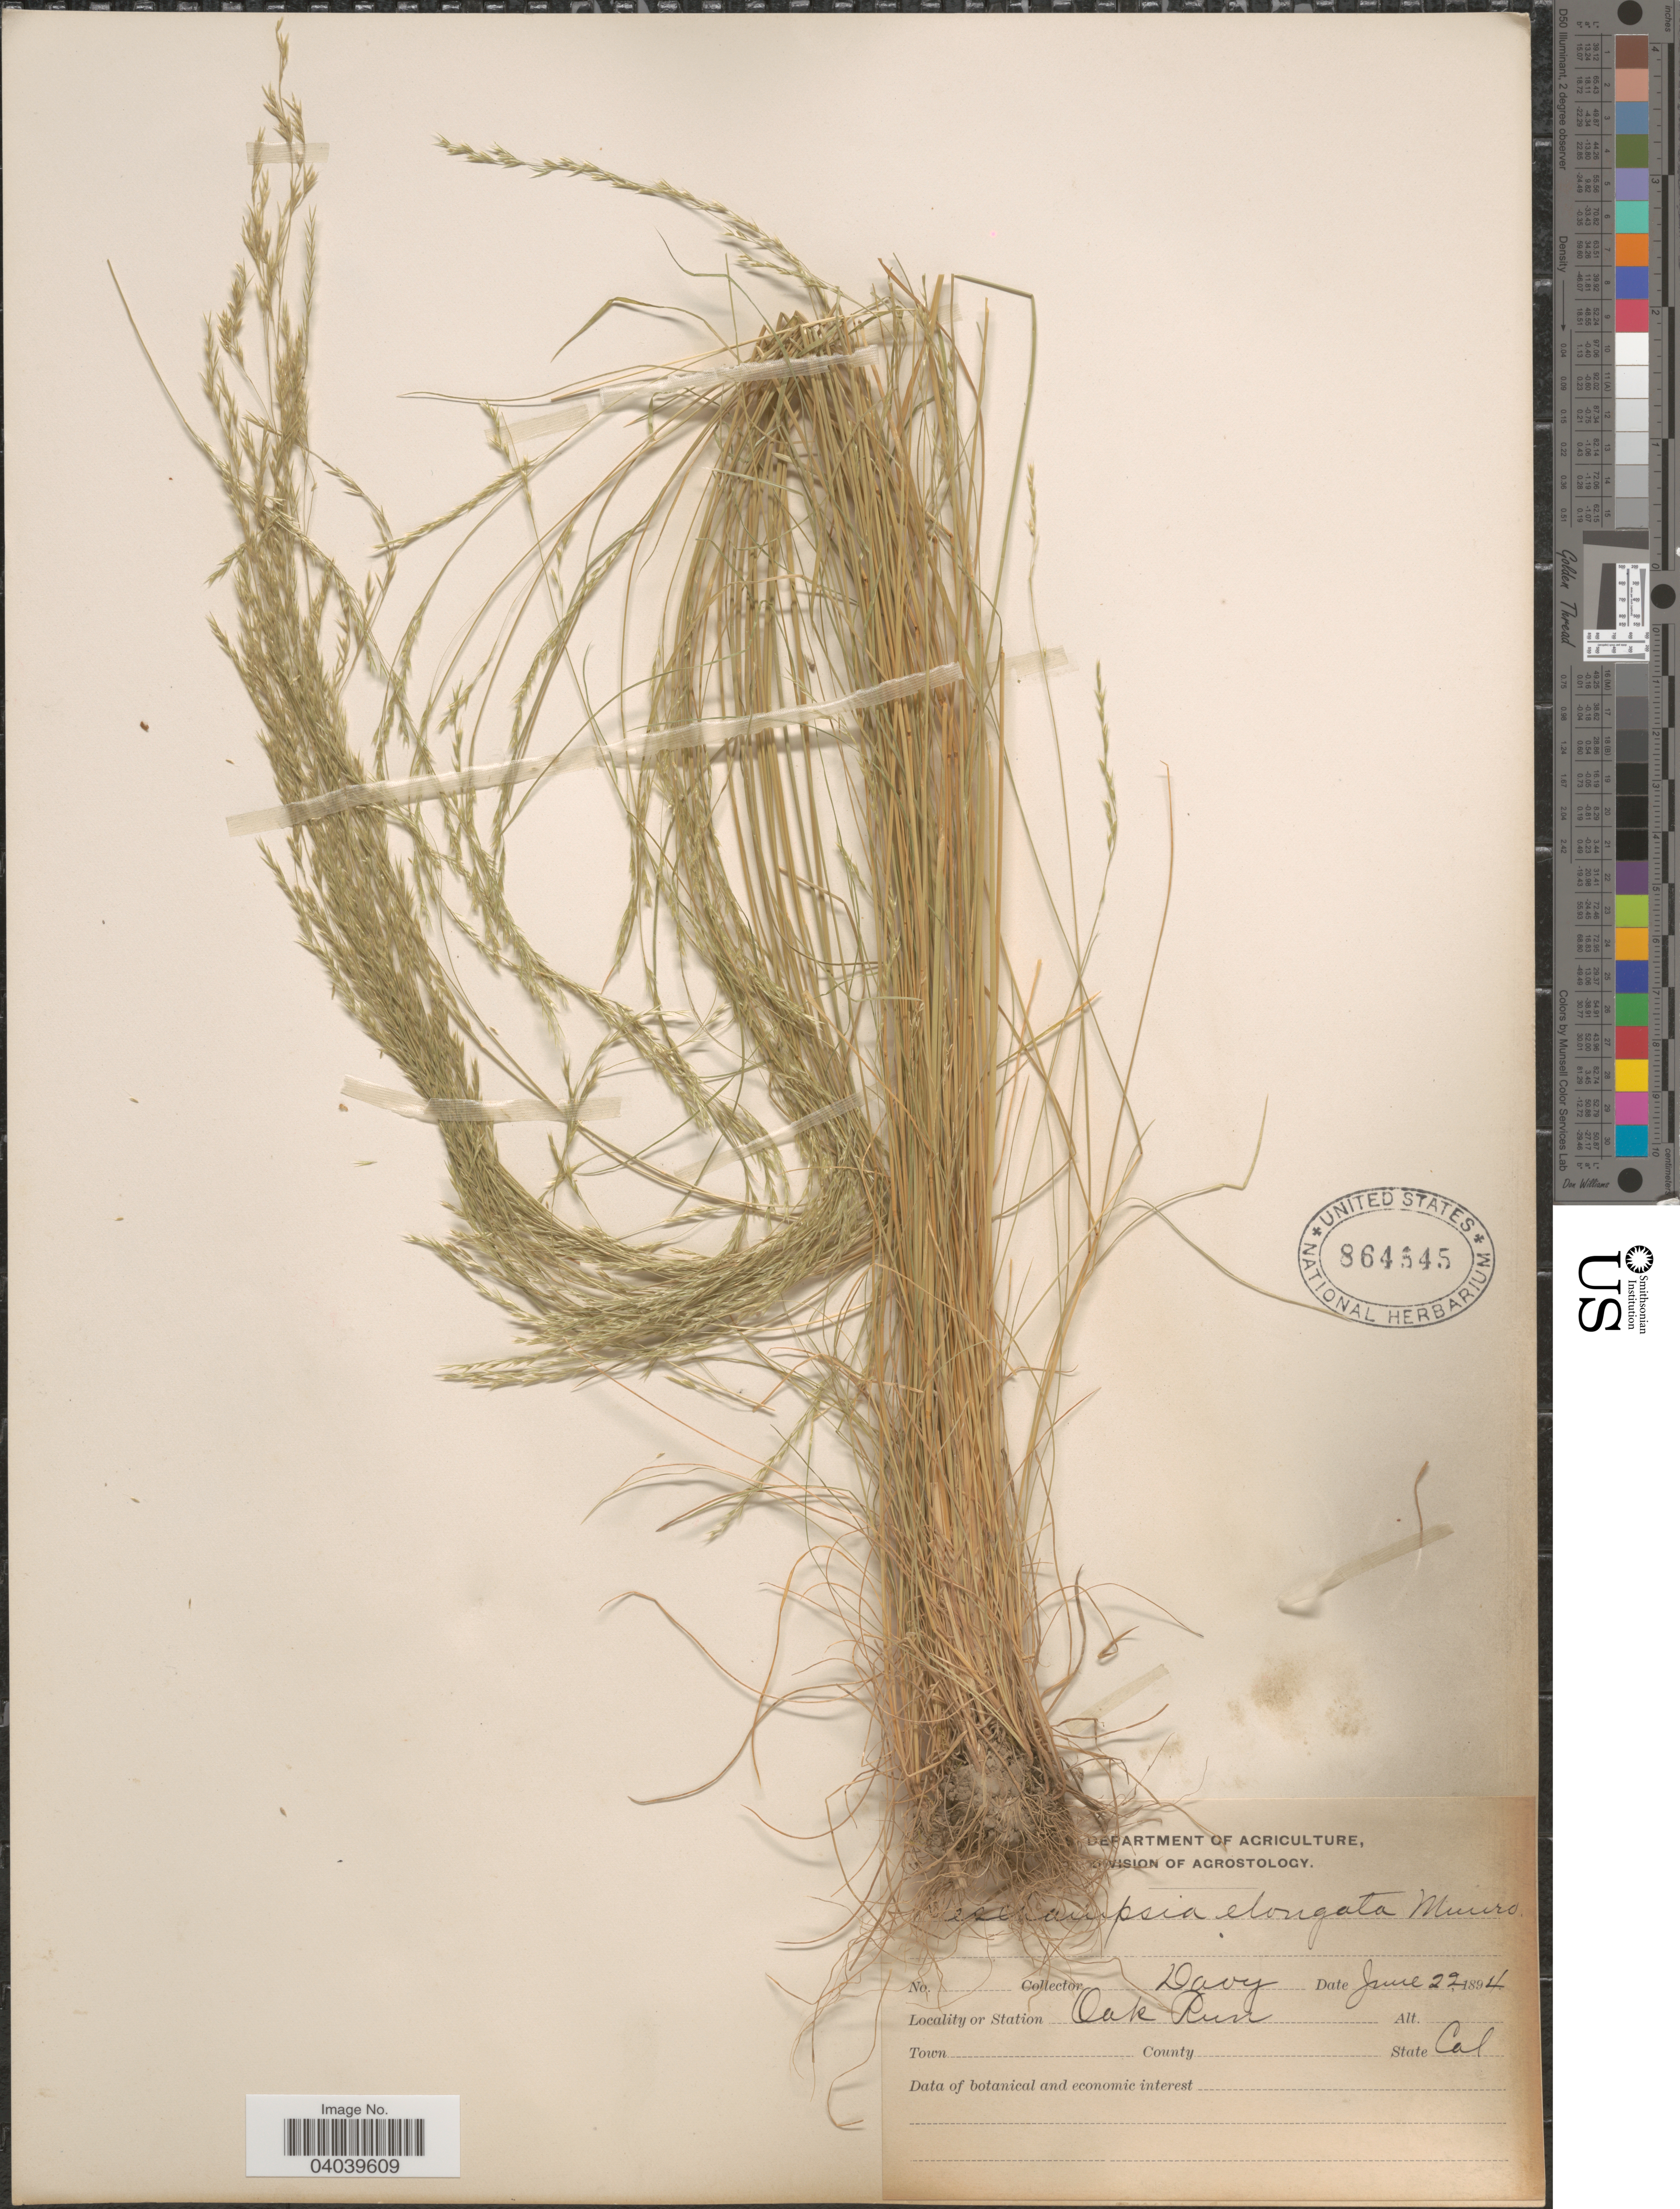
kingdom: Plantae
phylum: Tracheophyta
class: Liliopsida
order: Poales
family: Poaceae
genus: Deschampsia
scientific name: Deschampsia elongata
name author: (Hook.) Munro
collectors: Davy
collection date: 1894-06-22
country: United States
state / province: California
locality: Station Oak Run.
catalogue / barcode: US 864545